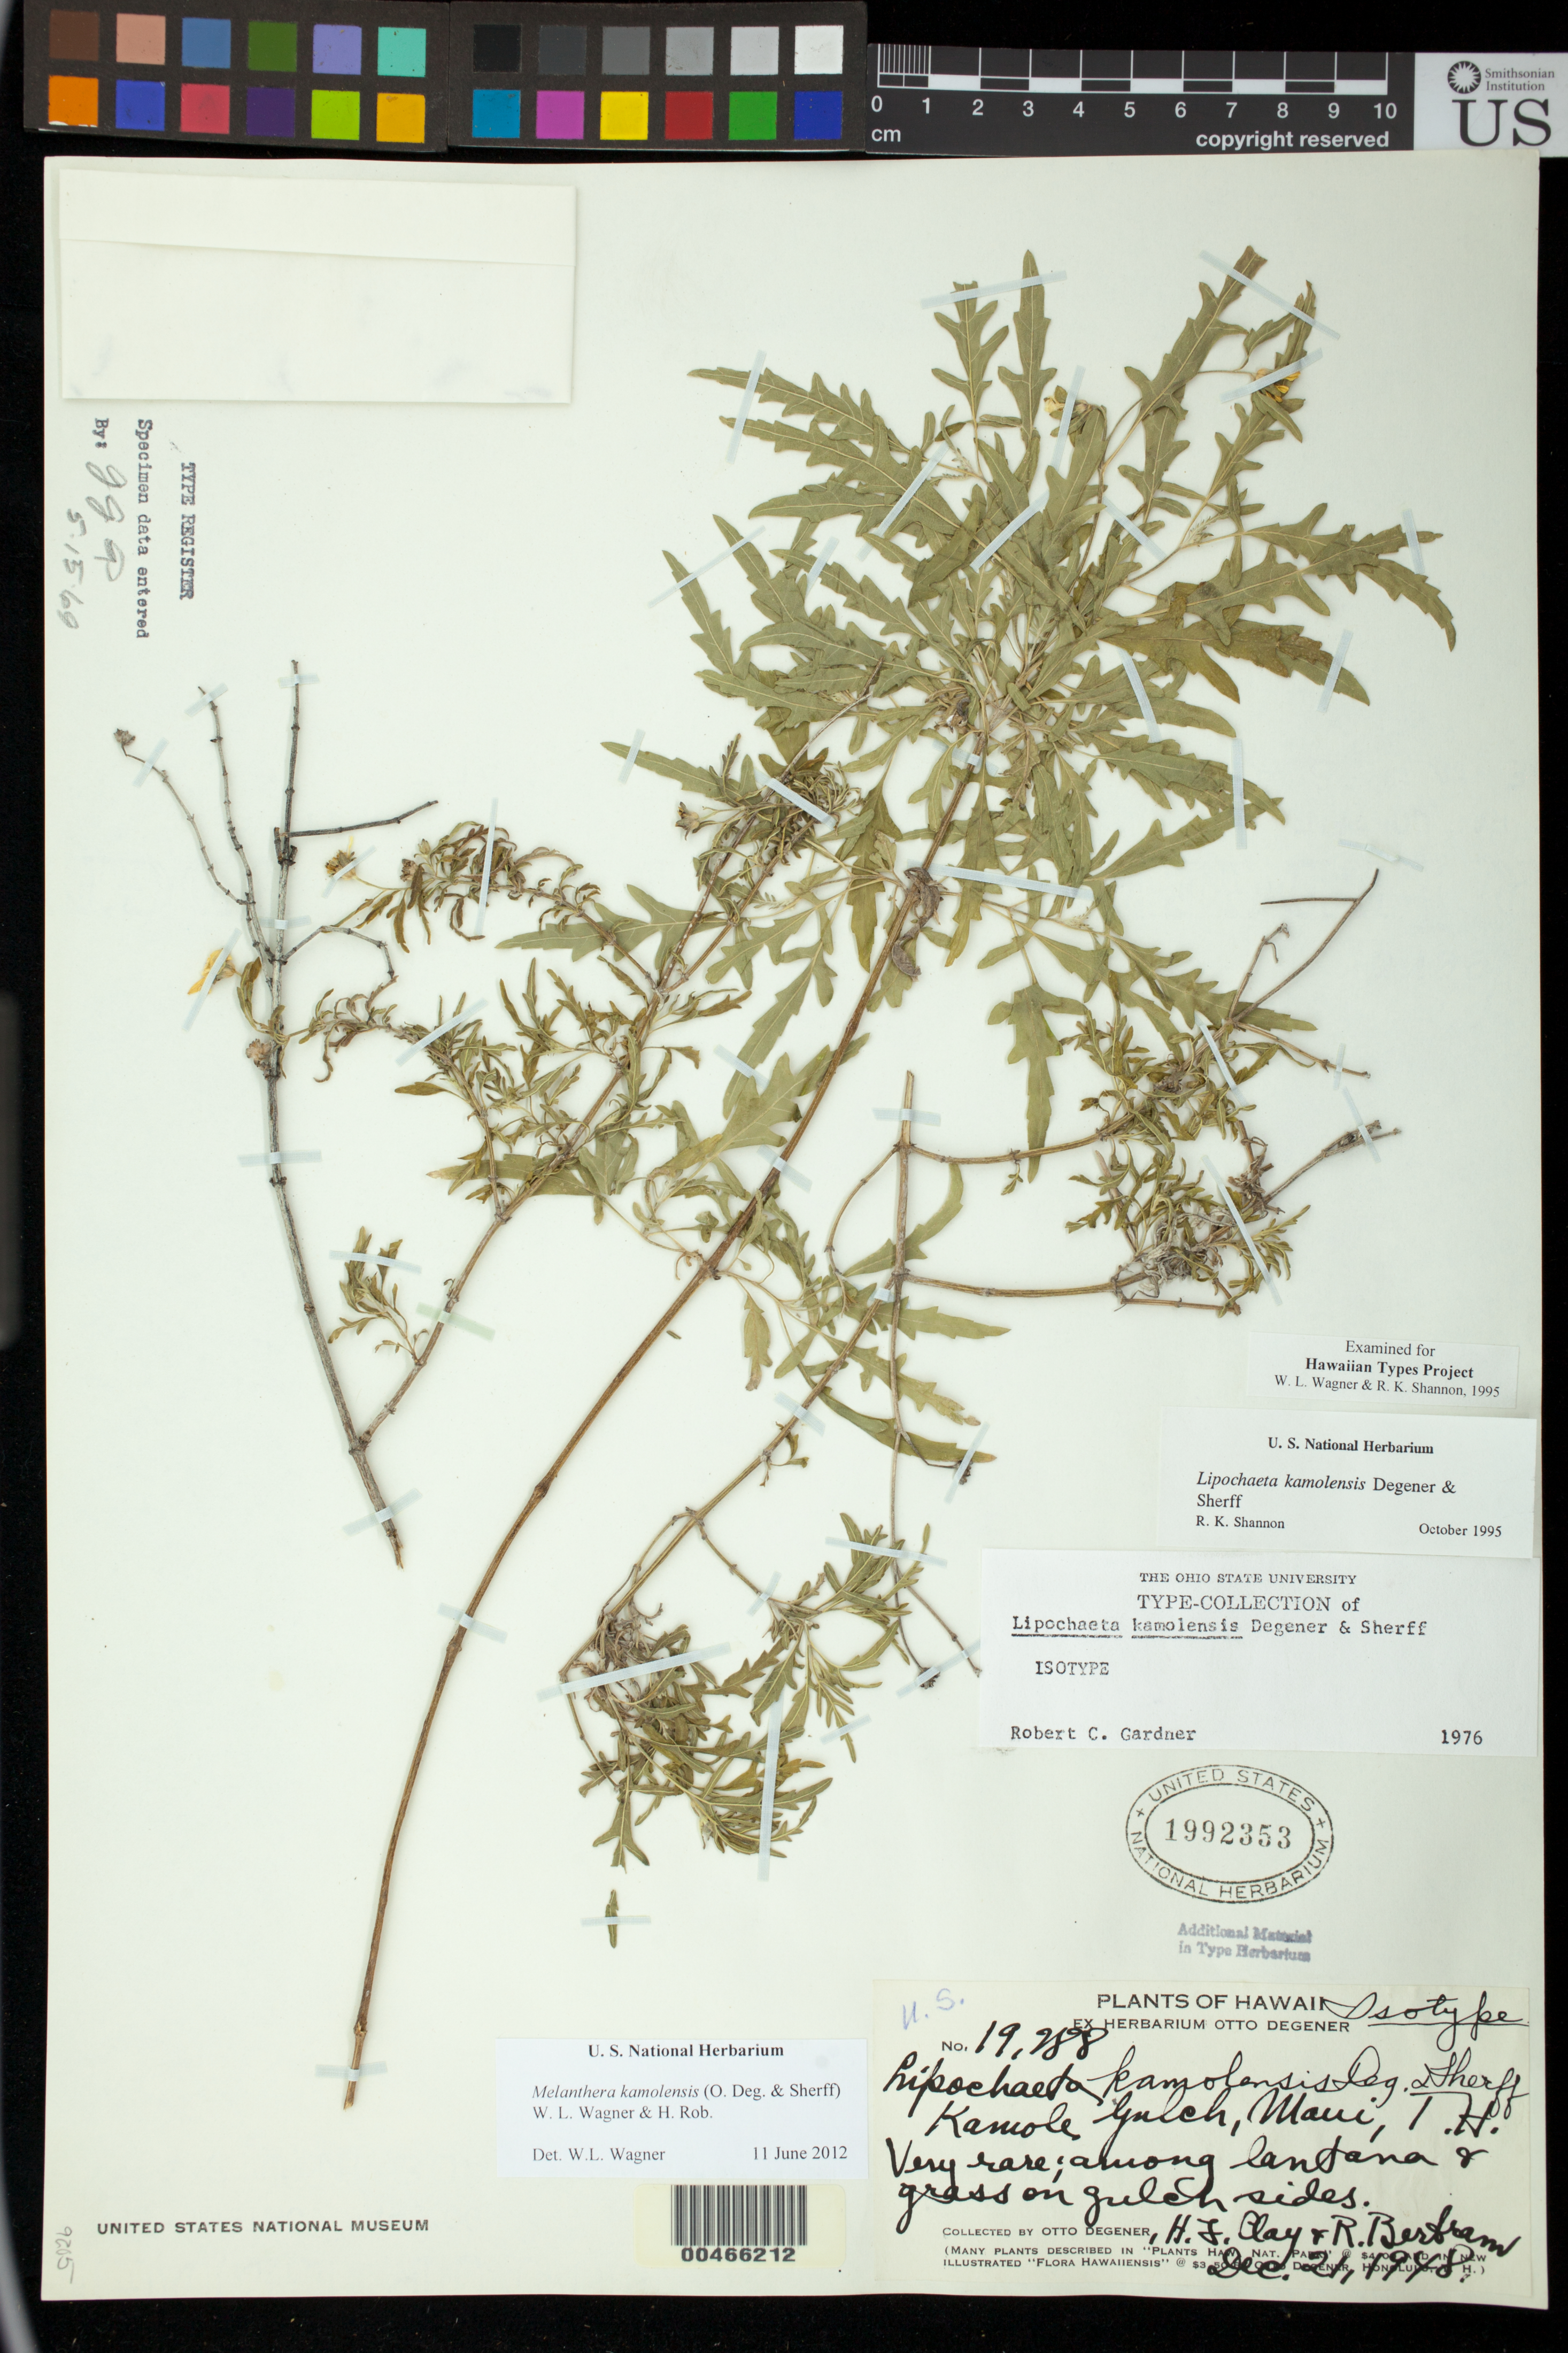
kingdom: Plantae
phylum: Tracheophyta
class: Magnoliopsida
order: Asterales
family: Asteraceae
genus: Lipochaeta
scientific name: Lipochaeta kamolensis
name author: O. Deg. & Sherff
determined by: Gardner, R. C.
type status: Isotype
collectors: O. Degener, H. Clay & R. Bertram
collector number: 19288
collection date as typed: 21 Dec 1948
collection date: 1948-12-21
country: United States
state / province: Hawaii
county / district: Maui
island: Maui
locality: Kamole Gulch, Maui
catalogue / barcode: US 1992353